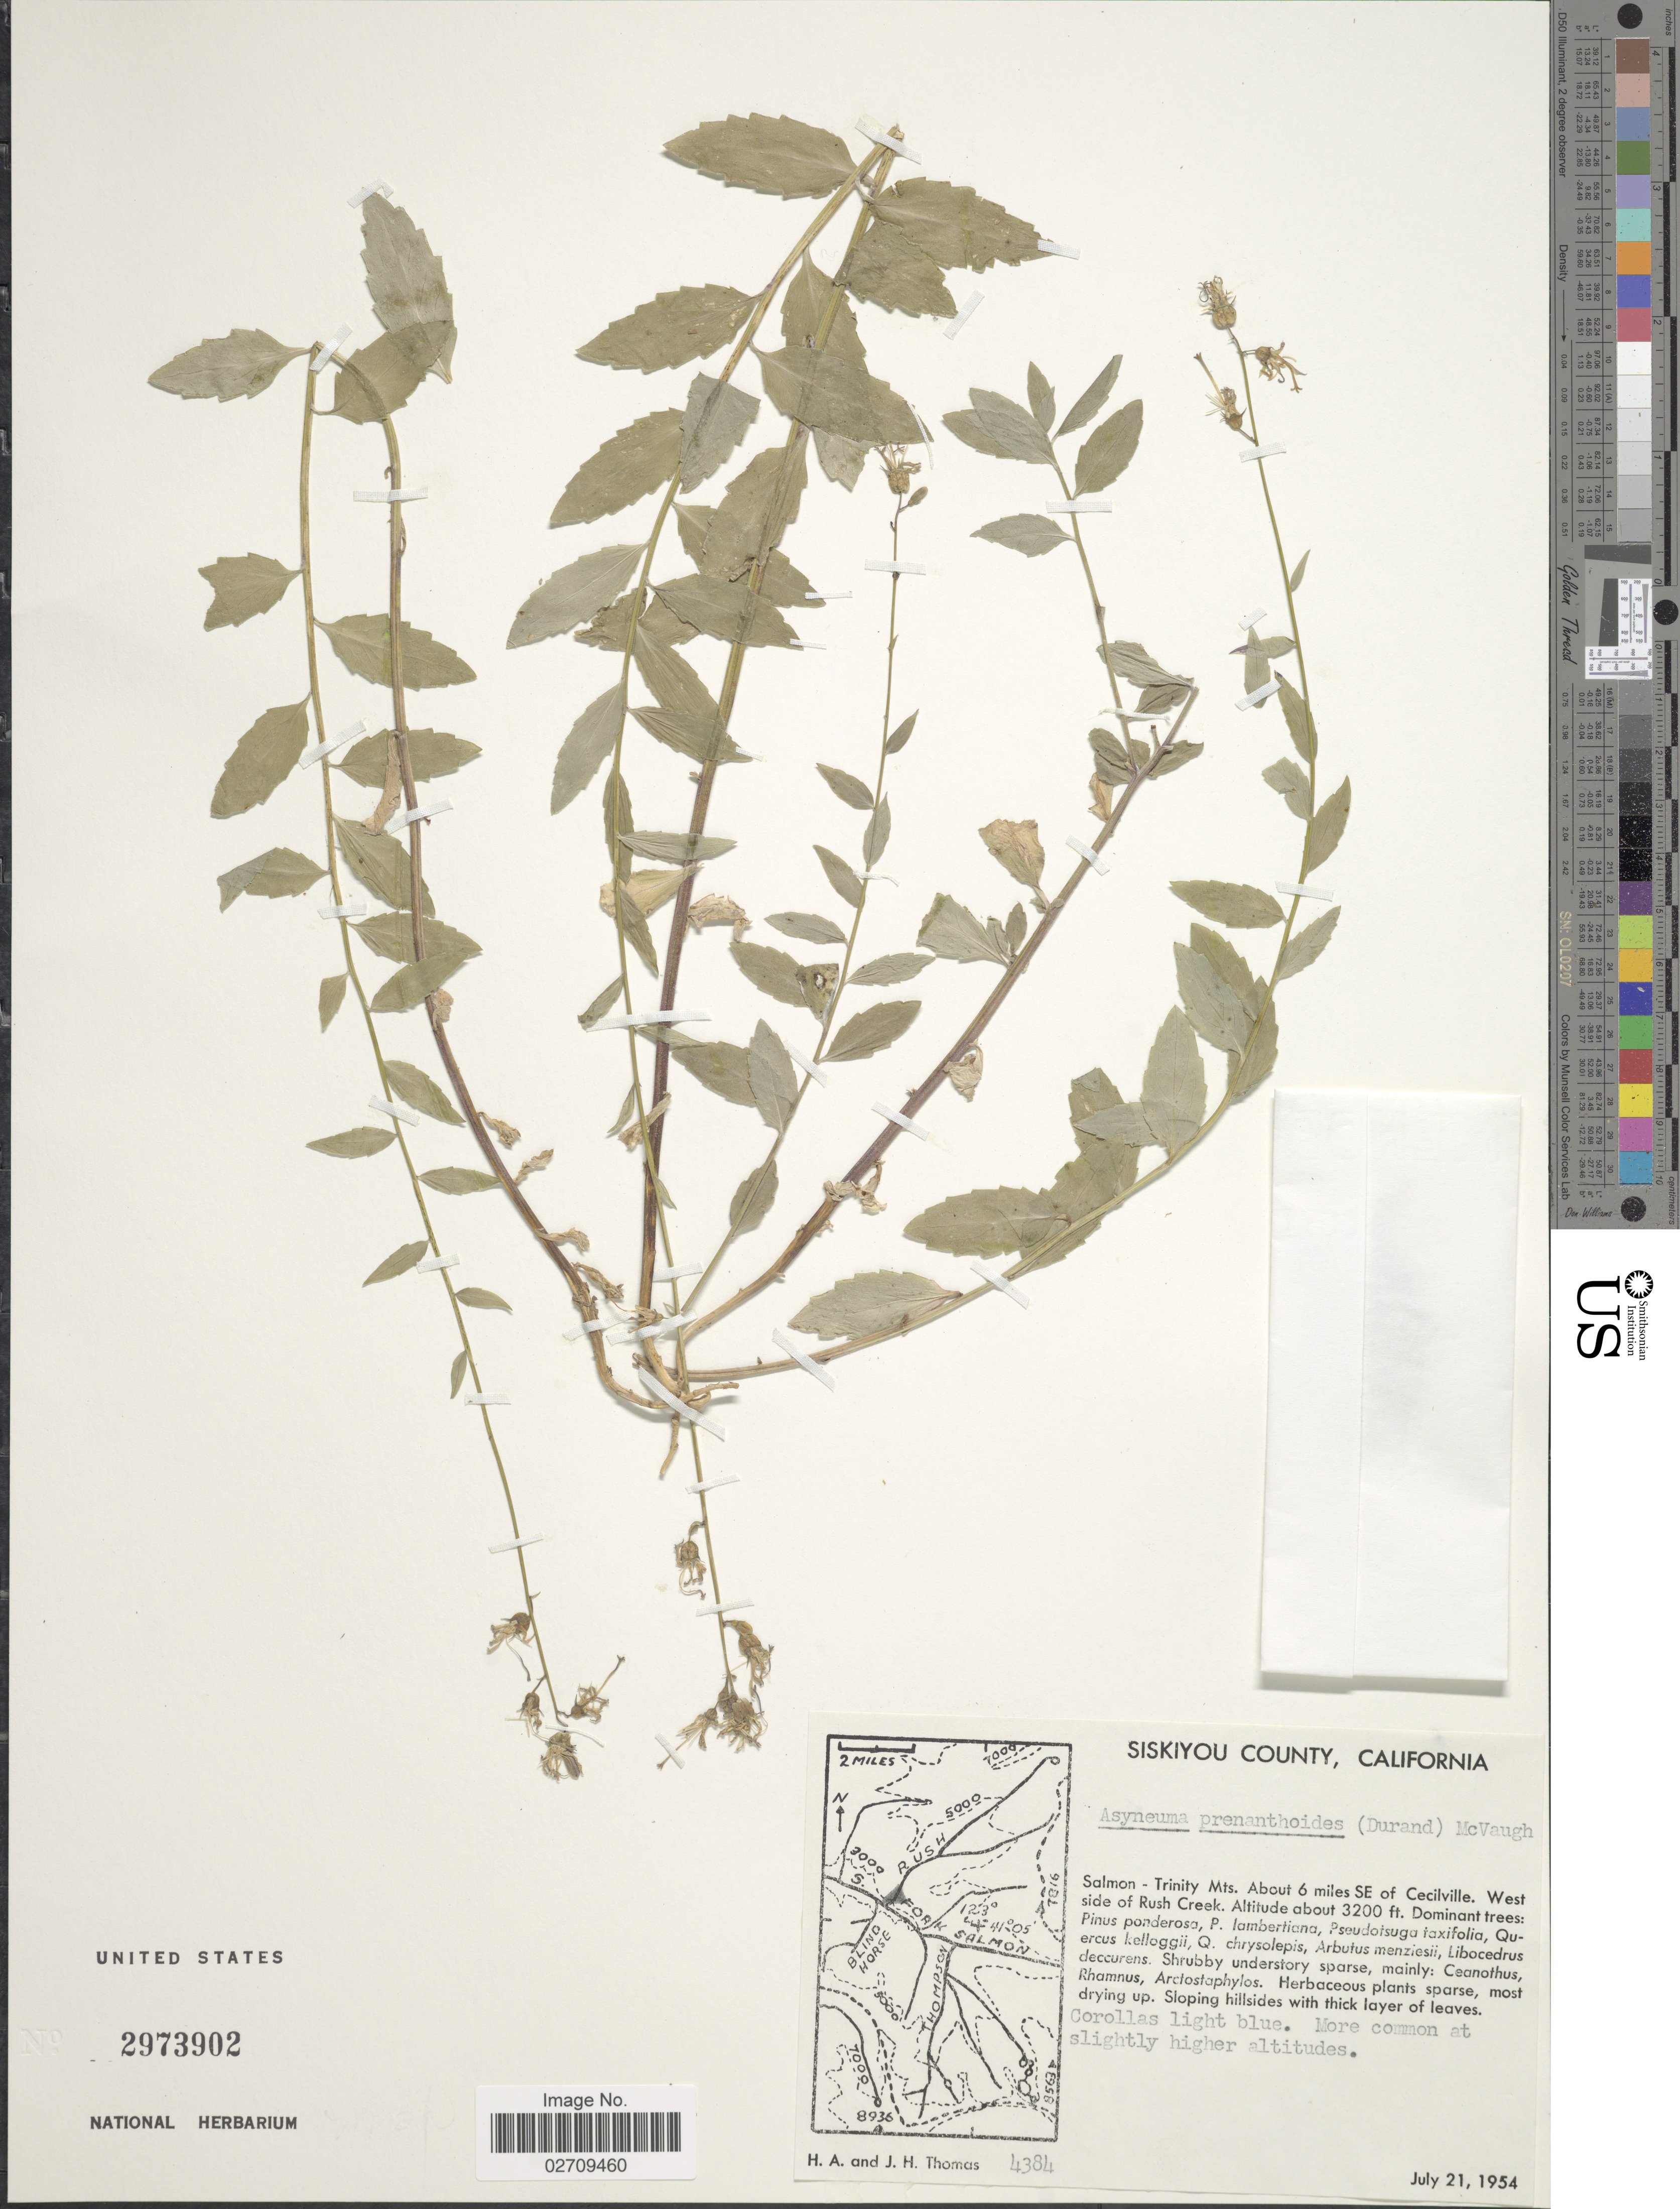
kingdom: Plantae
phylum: Tracheophyta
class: Magnoliopsida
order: Asterales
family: Campanulaceae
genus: Asyneuma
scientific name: Asyneuma prenanthoides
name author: (Durieu) McVaugh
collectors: H. Thomas & J. H. Thomas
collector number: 4384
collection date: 1954-07-21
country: United States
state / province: California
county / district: Siskiyou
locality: Siskiyou County, Salmon - Trinity Mts. about 6 miles SE of Cecilville. West side of Rush Creek.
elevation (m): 975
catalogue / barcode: US 2973902